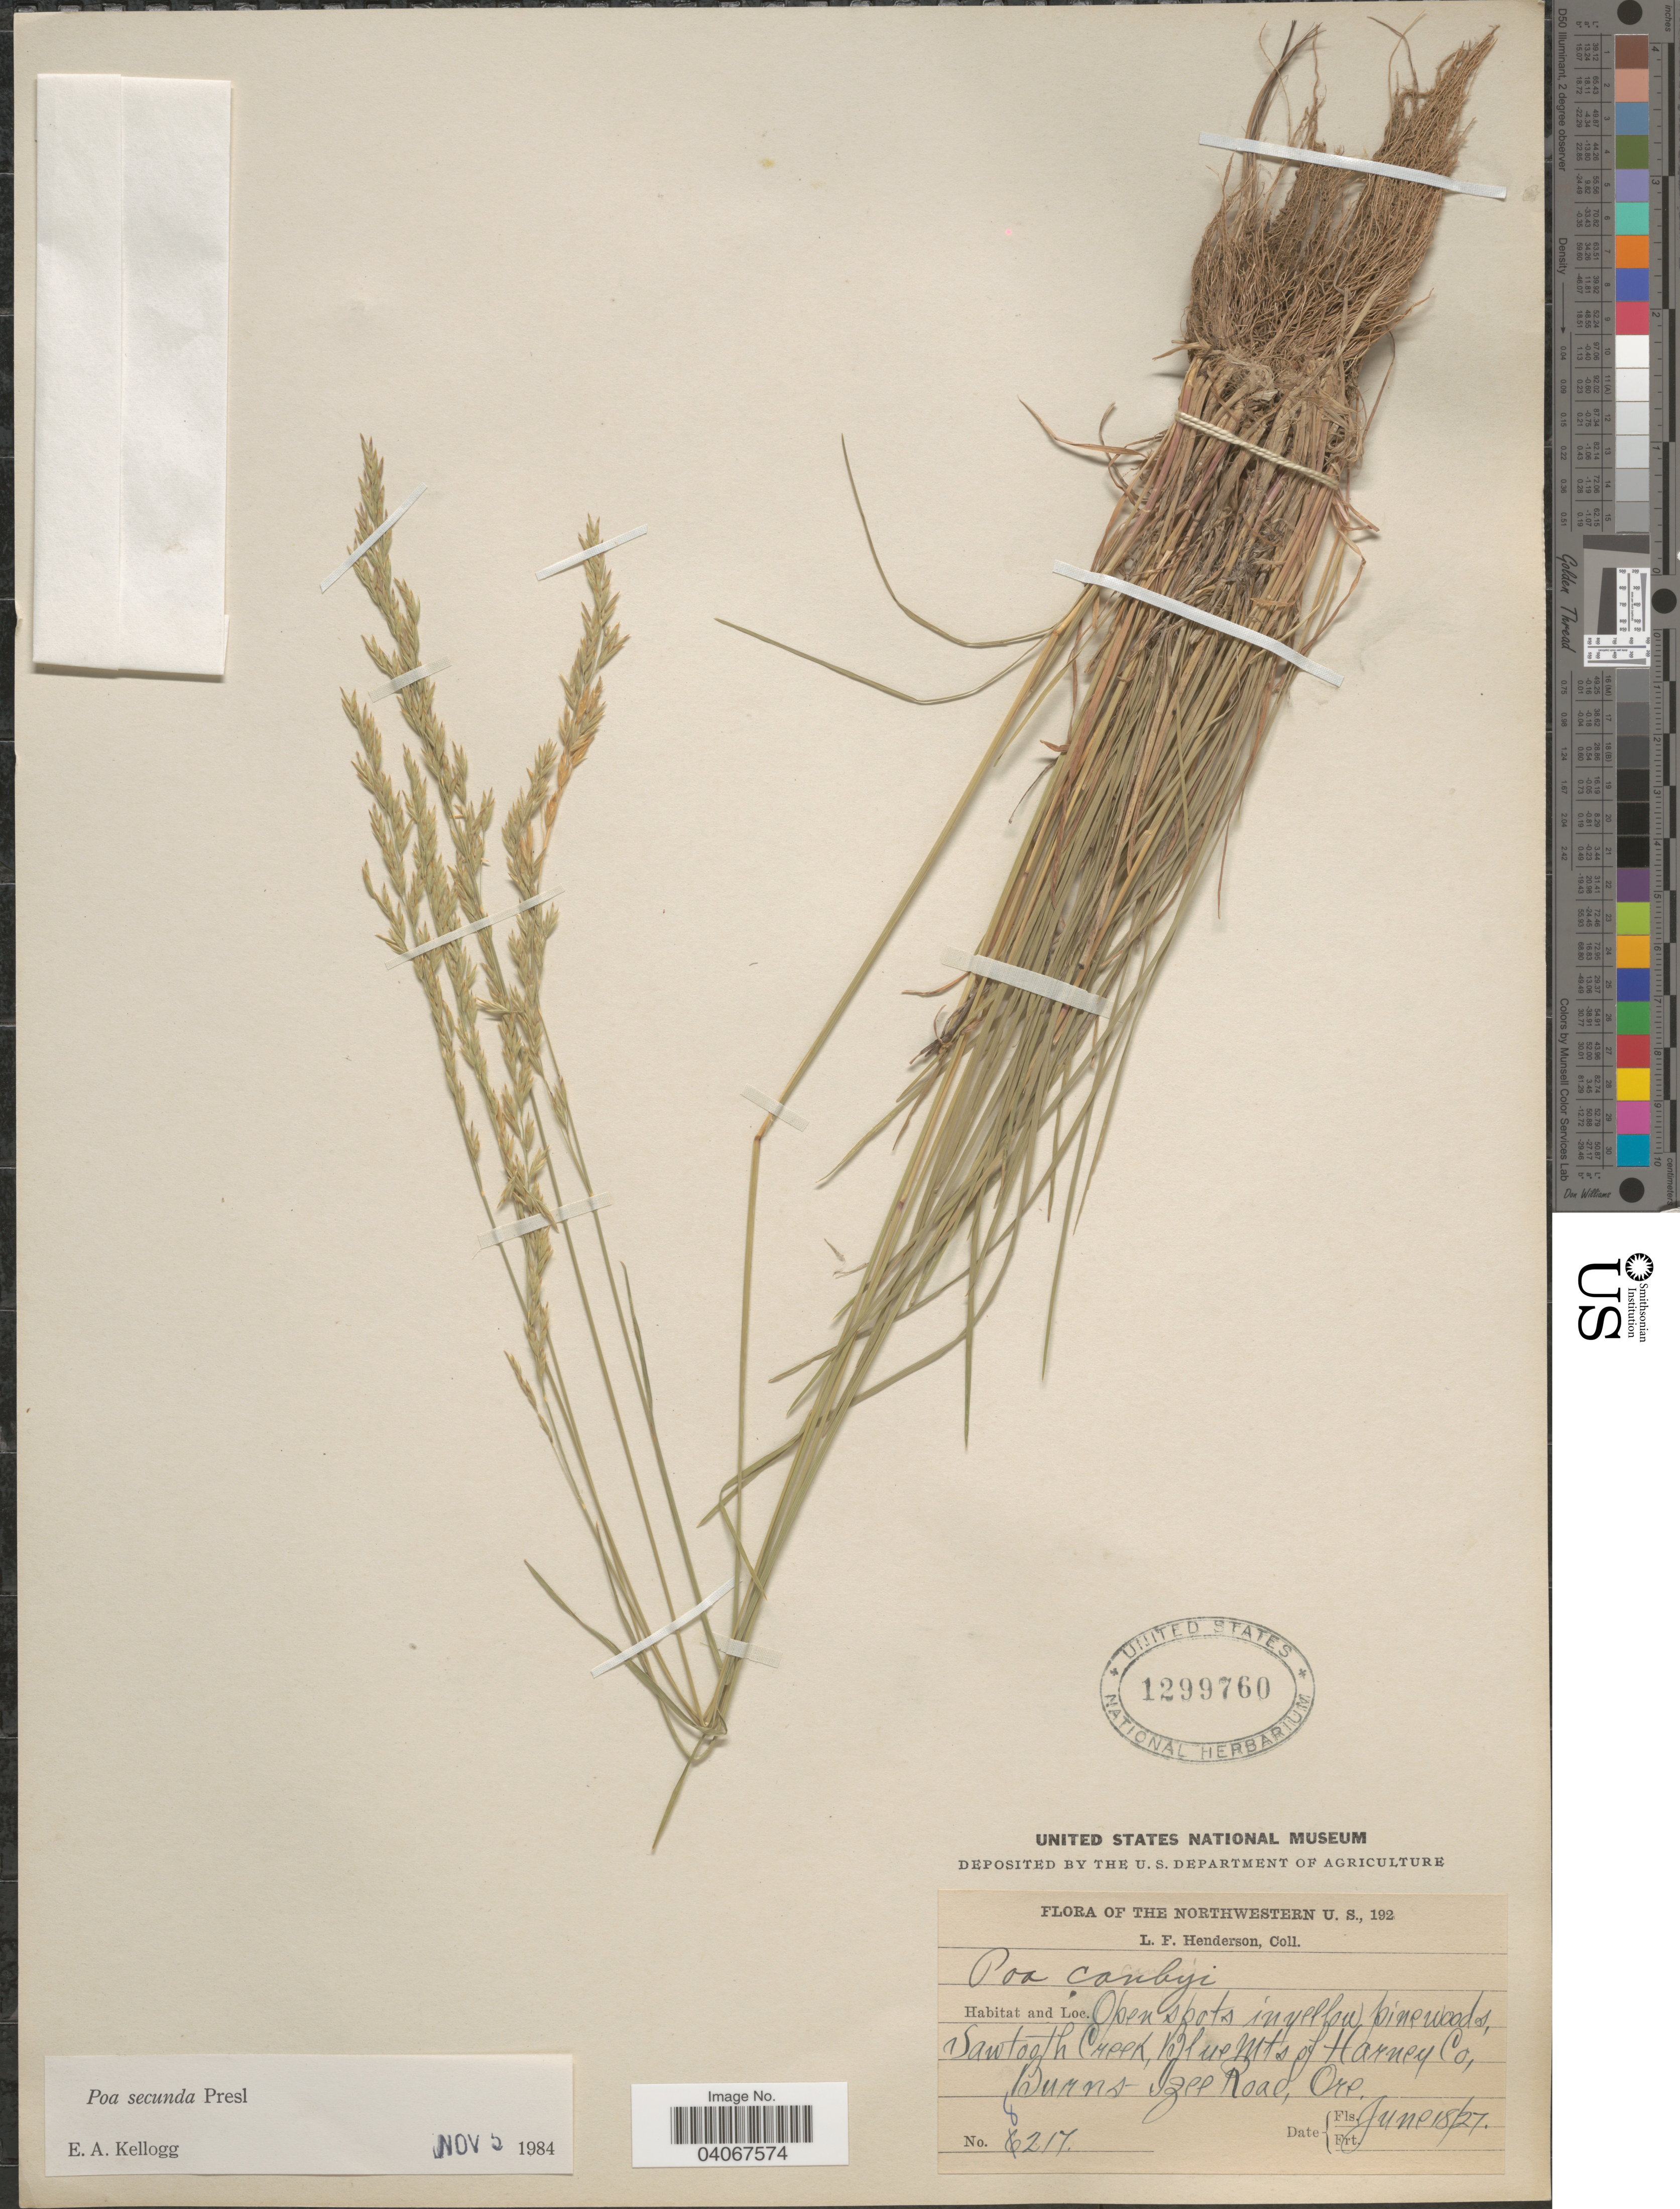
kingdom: Plantae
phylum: Tracheophyta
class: Liliopsida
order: Poales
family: Poaceae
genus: Poa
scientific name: Poa secunda subsp. secunda var. secunda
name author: J. Presl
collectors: L. Henderson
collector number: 8217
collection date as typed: Transcribed d/m/y: 18/6/27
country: United States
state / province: Oregon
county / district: Harney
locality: Sawtooth Creek, Blue Mts of Harney Co, Burns Izee Road.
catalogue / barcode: US 1299760